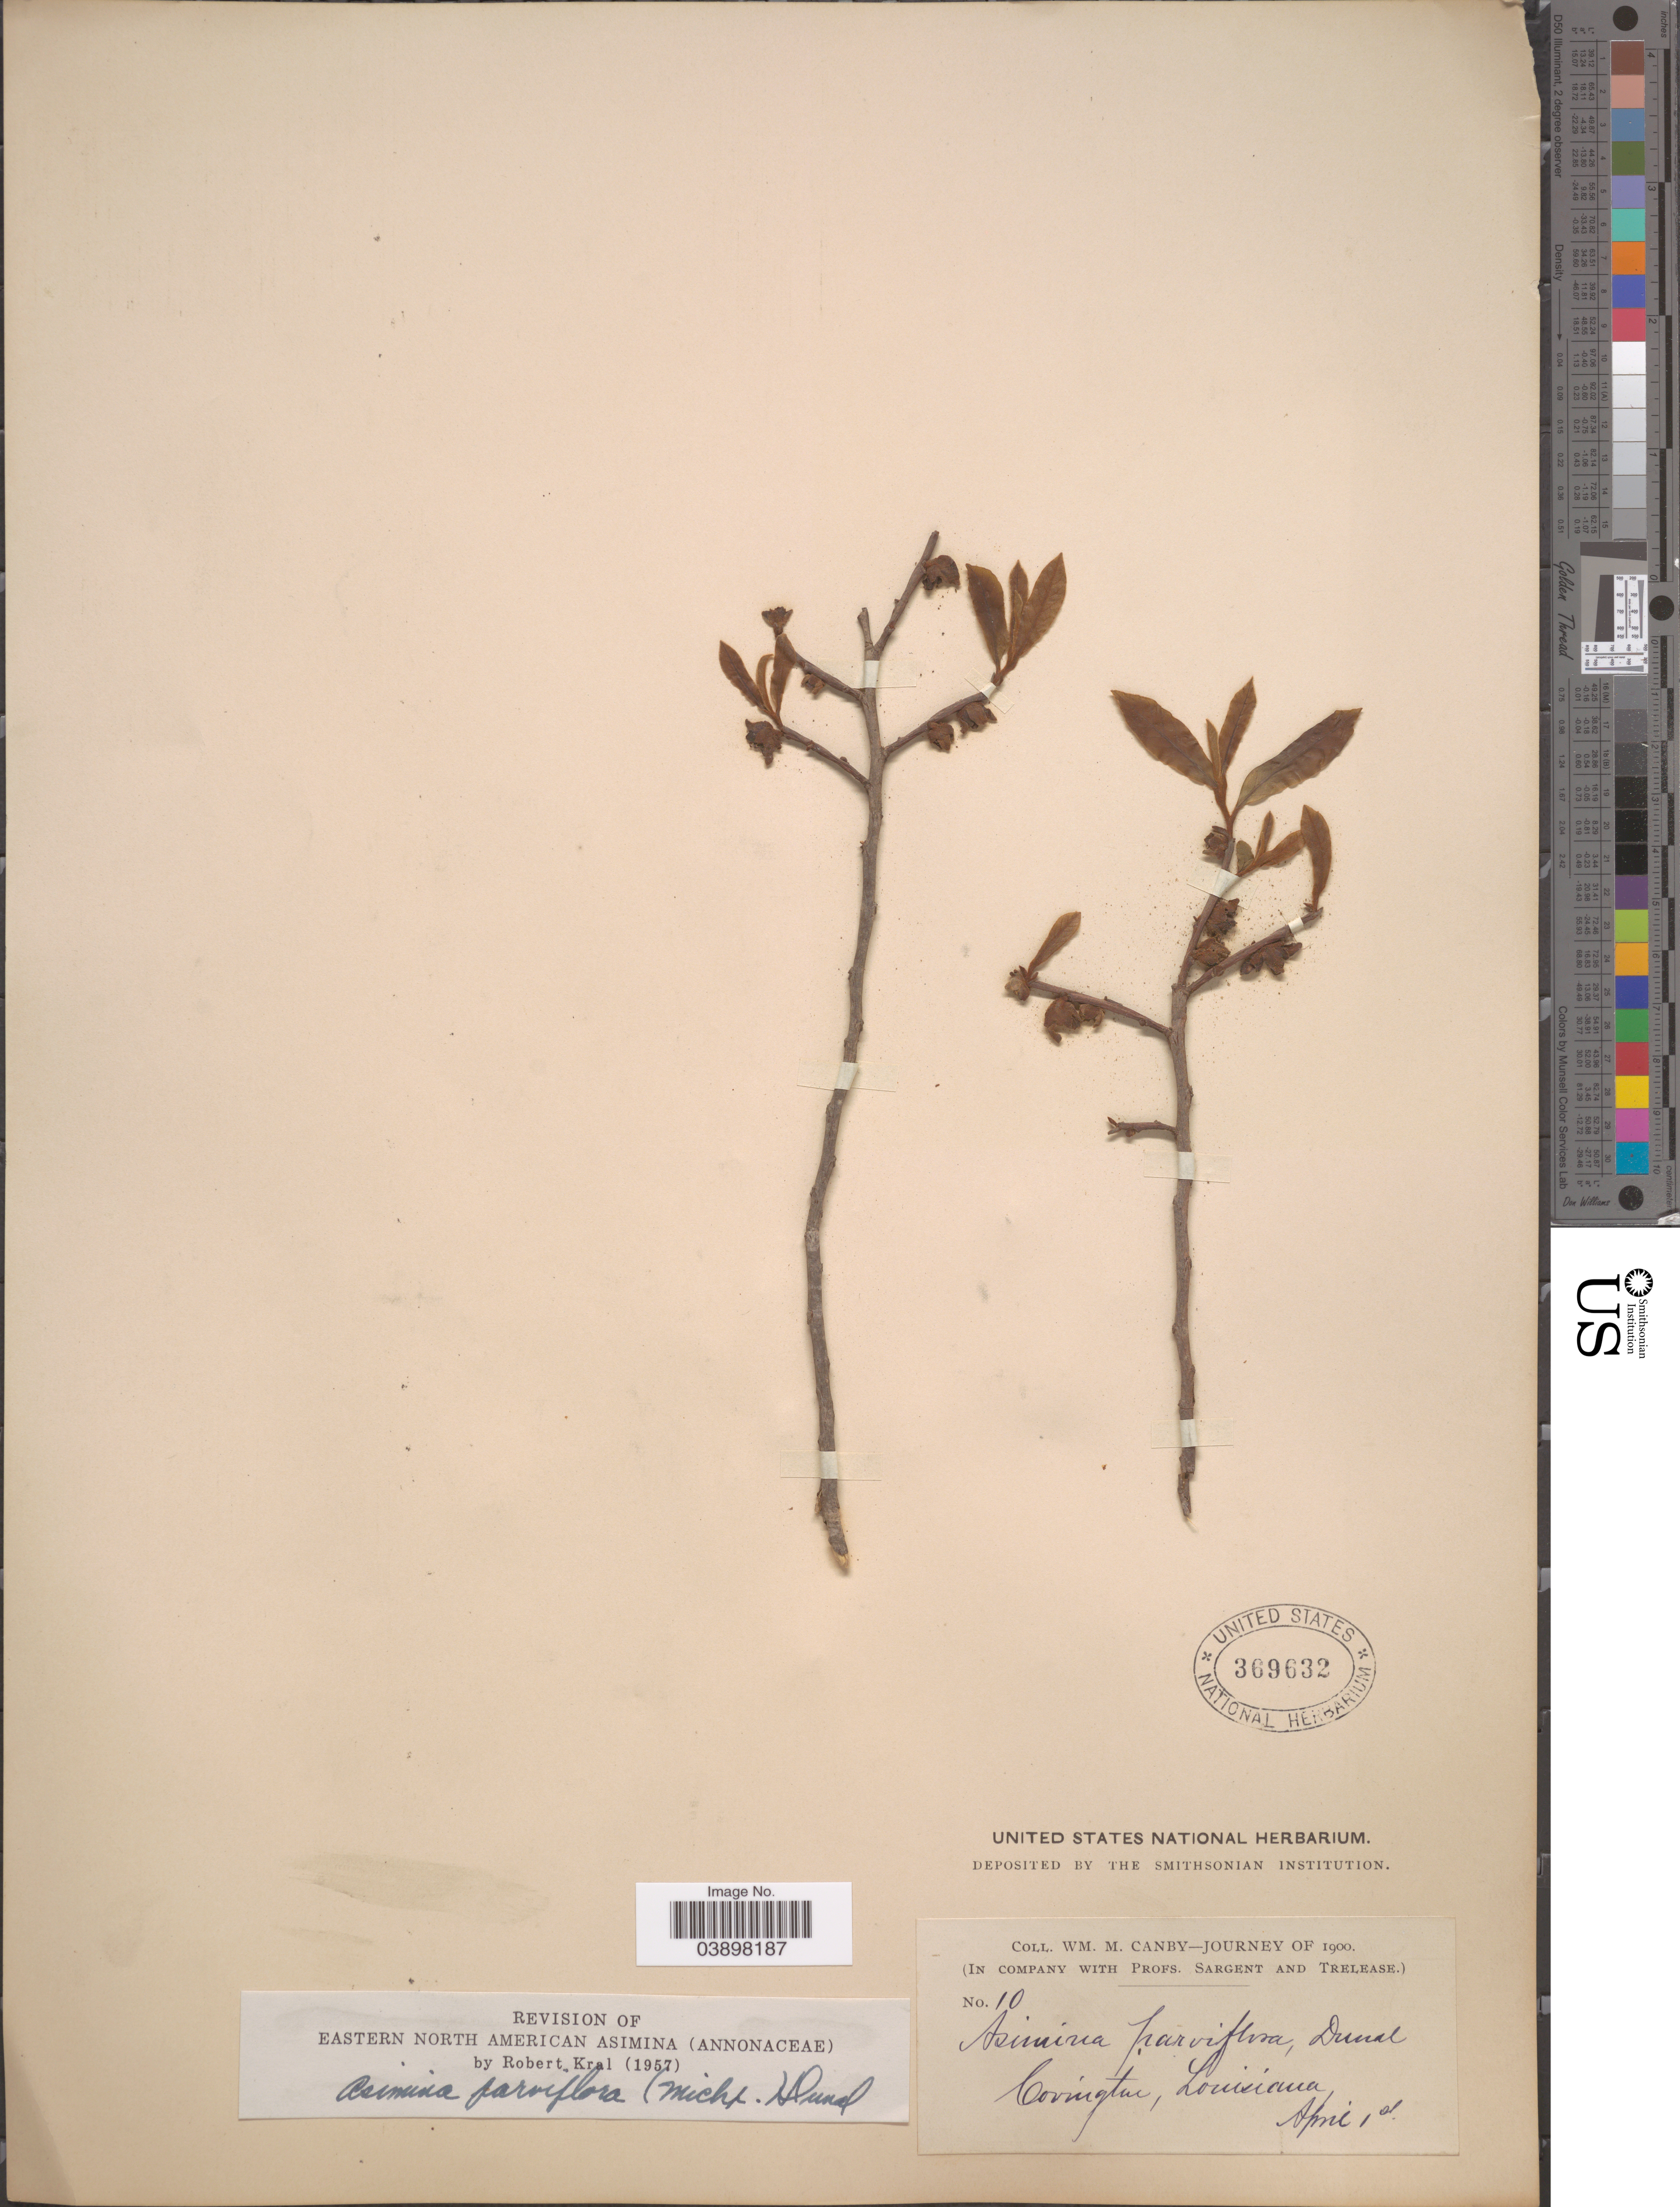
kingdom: Plantae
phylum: Tracheophyta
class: Magnoliopsida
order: Magnoliales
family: Annonaceae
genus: Asimina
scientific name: Asimina parviflora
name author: (Michx.) Dunal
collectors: W. M. Canby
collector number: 10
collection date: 1900-04-01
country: United States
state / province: Louisiana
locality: Covington.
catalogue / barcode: US 369632